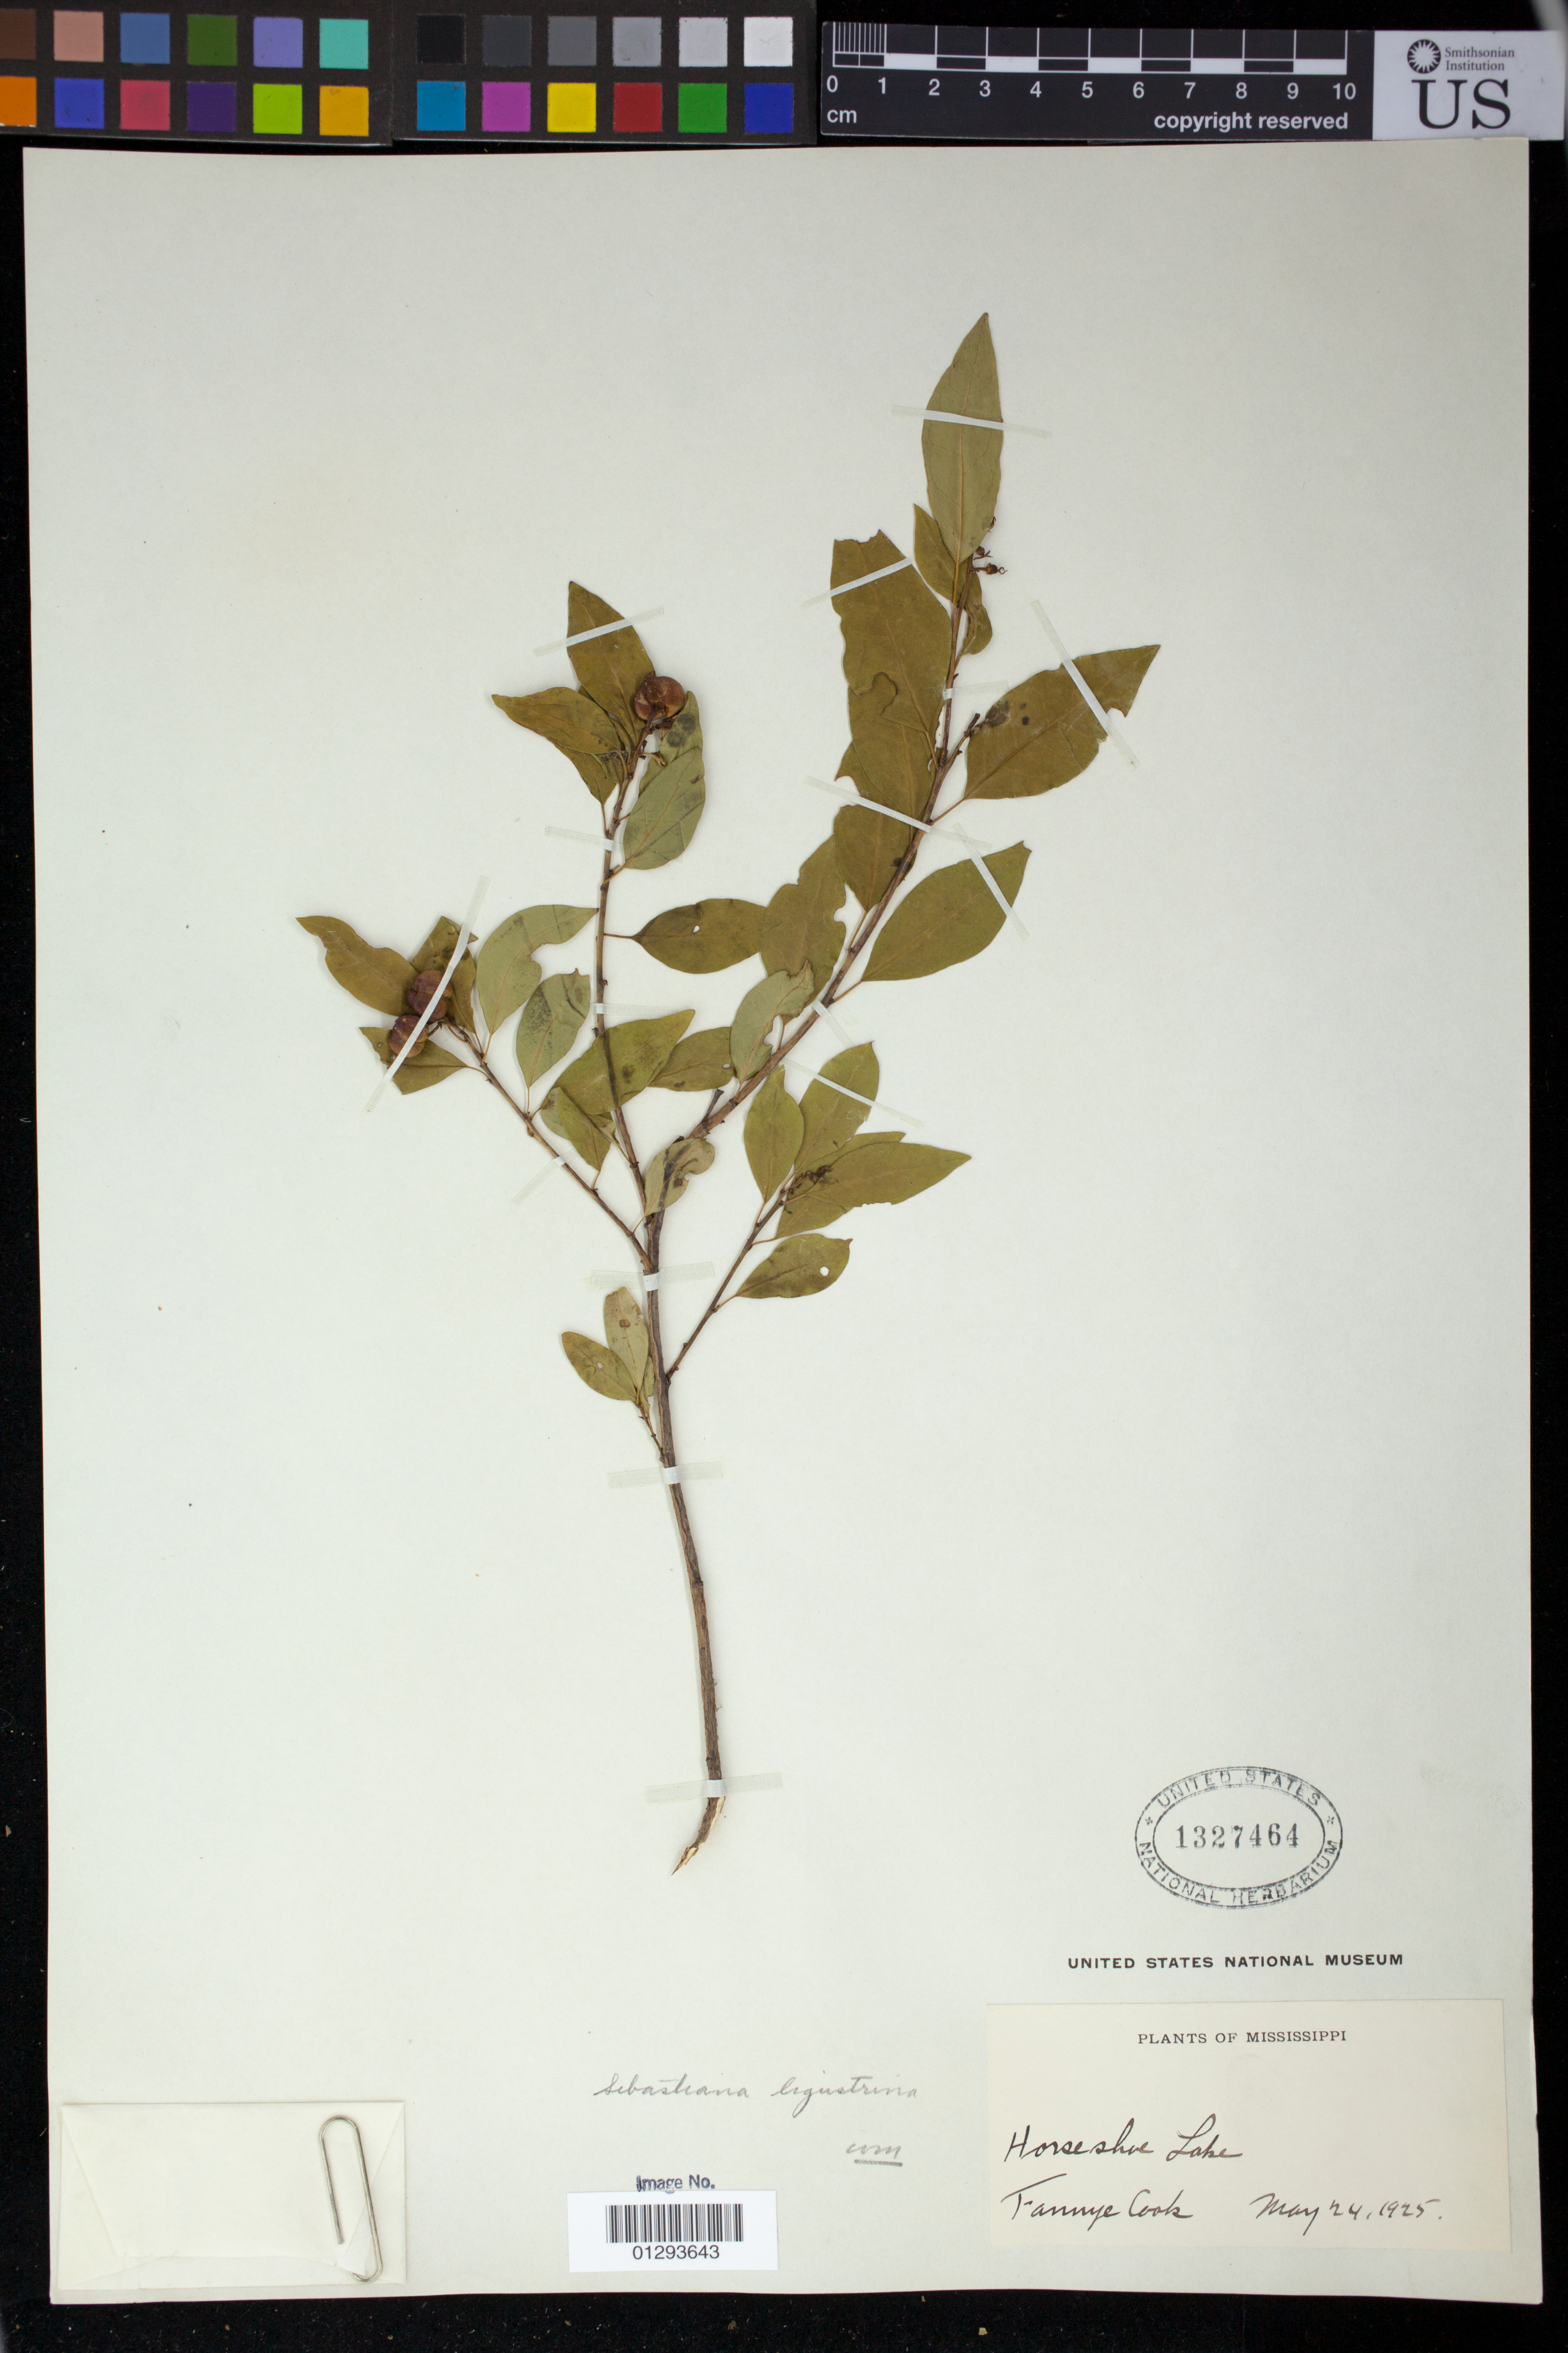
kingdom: Plantae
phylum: Tracheophyta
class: Magnoliopsida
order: Malpighiales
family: Euphorbiaceae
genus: Sebastiania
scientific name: Sebastiania fruticosa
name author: (Bartram) Fernald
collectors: F. Cook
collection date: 1925-05-24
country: United States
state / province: Mississippi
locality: Horseshoe Lake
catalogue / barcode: US 1327464